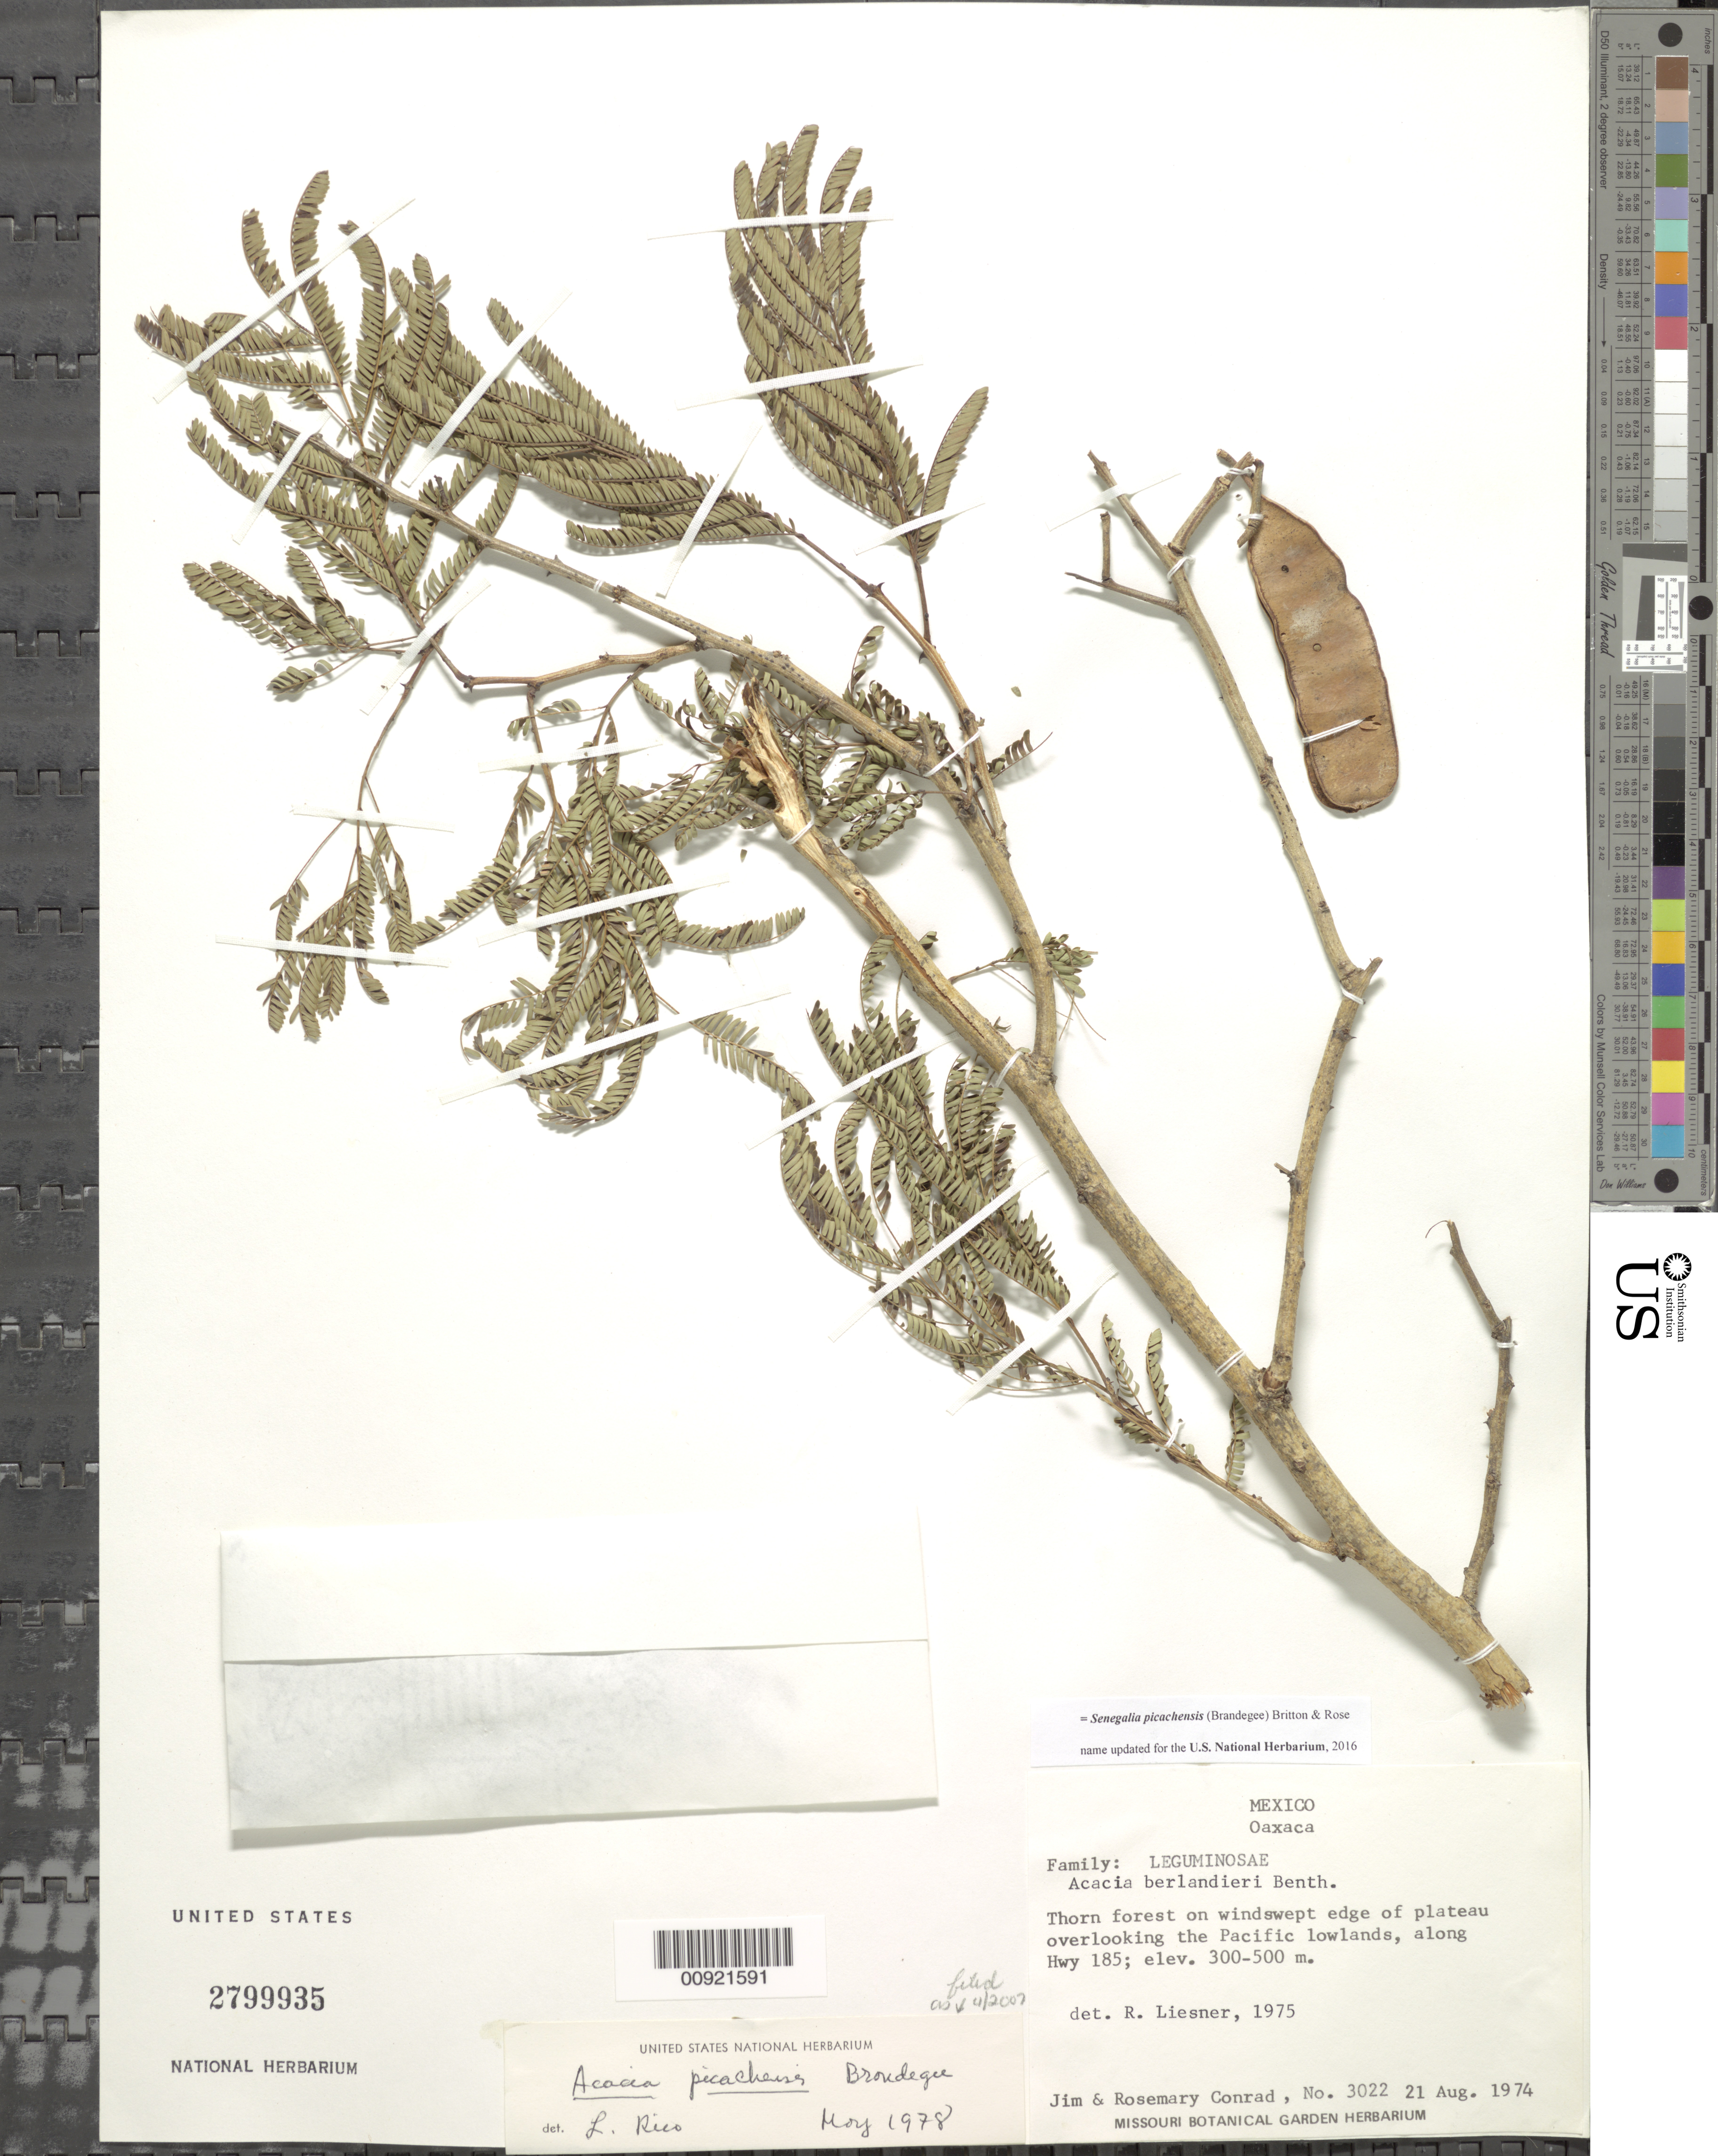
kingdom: Plantae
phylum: Tracheophyta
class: Magnoliopsida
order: Fabales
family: Fabaceae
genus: Senegalia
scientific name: Senegalia picachensis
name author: (Brandegee) Britton & Rose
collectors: J. Conrad & R. Conrad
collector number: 3022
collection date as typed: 21 Aug 1974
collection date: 1974-08-21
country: Mexico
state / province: Oaxaca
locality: Edge of plateau overlooking the Pacific lowlands, along Hwy 185.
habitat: Thorn forest on windswept edge of plateau.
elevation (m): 500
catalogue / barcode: US 2799935